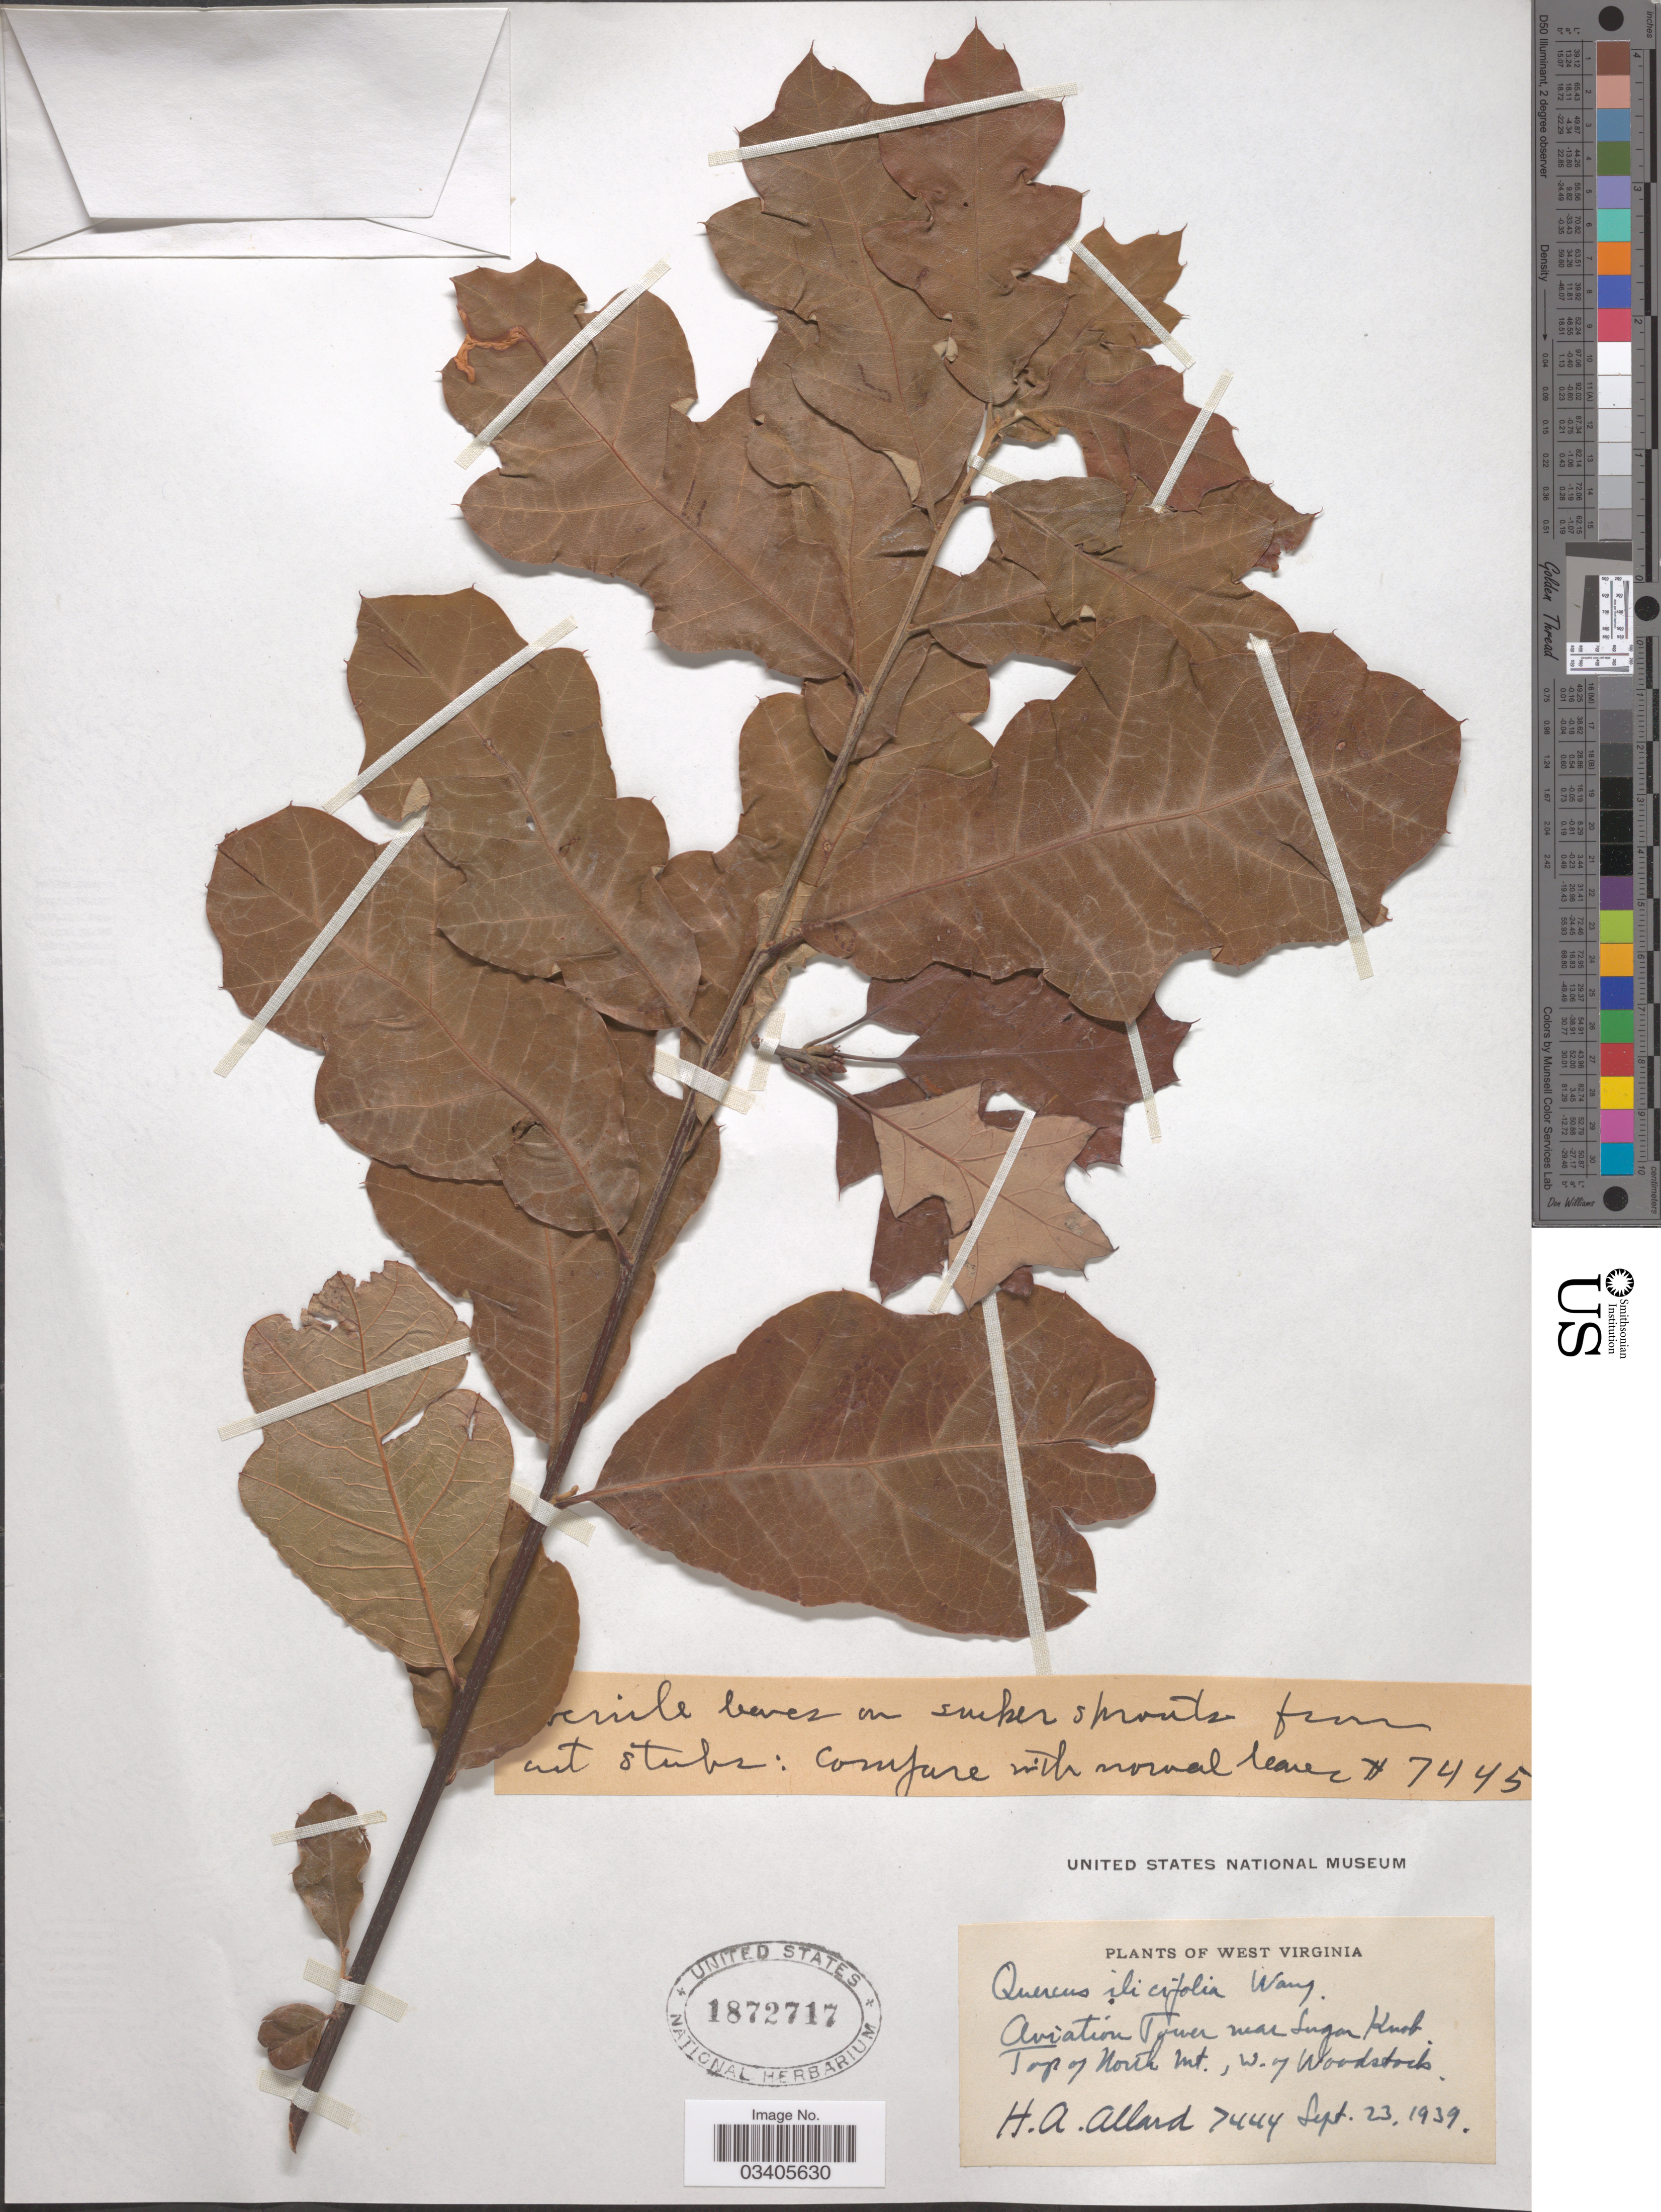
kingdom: Plantae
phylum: Tracheophyta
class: Magnoliopsida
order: Fagales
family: Fagaceae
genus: Quercus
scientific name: Quercus ilicifolia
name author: Wangenh.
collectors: H. A. Allard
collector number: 7444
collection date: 1939-09-23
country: United States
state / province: West Virginia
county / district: Hardy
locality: Aviation Tower near Sugar Knob. Top of North Mt., W. of Woodstock.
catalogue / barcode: US 1872717